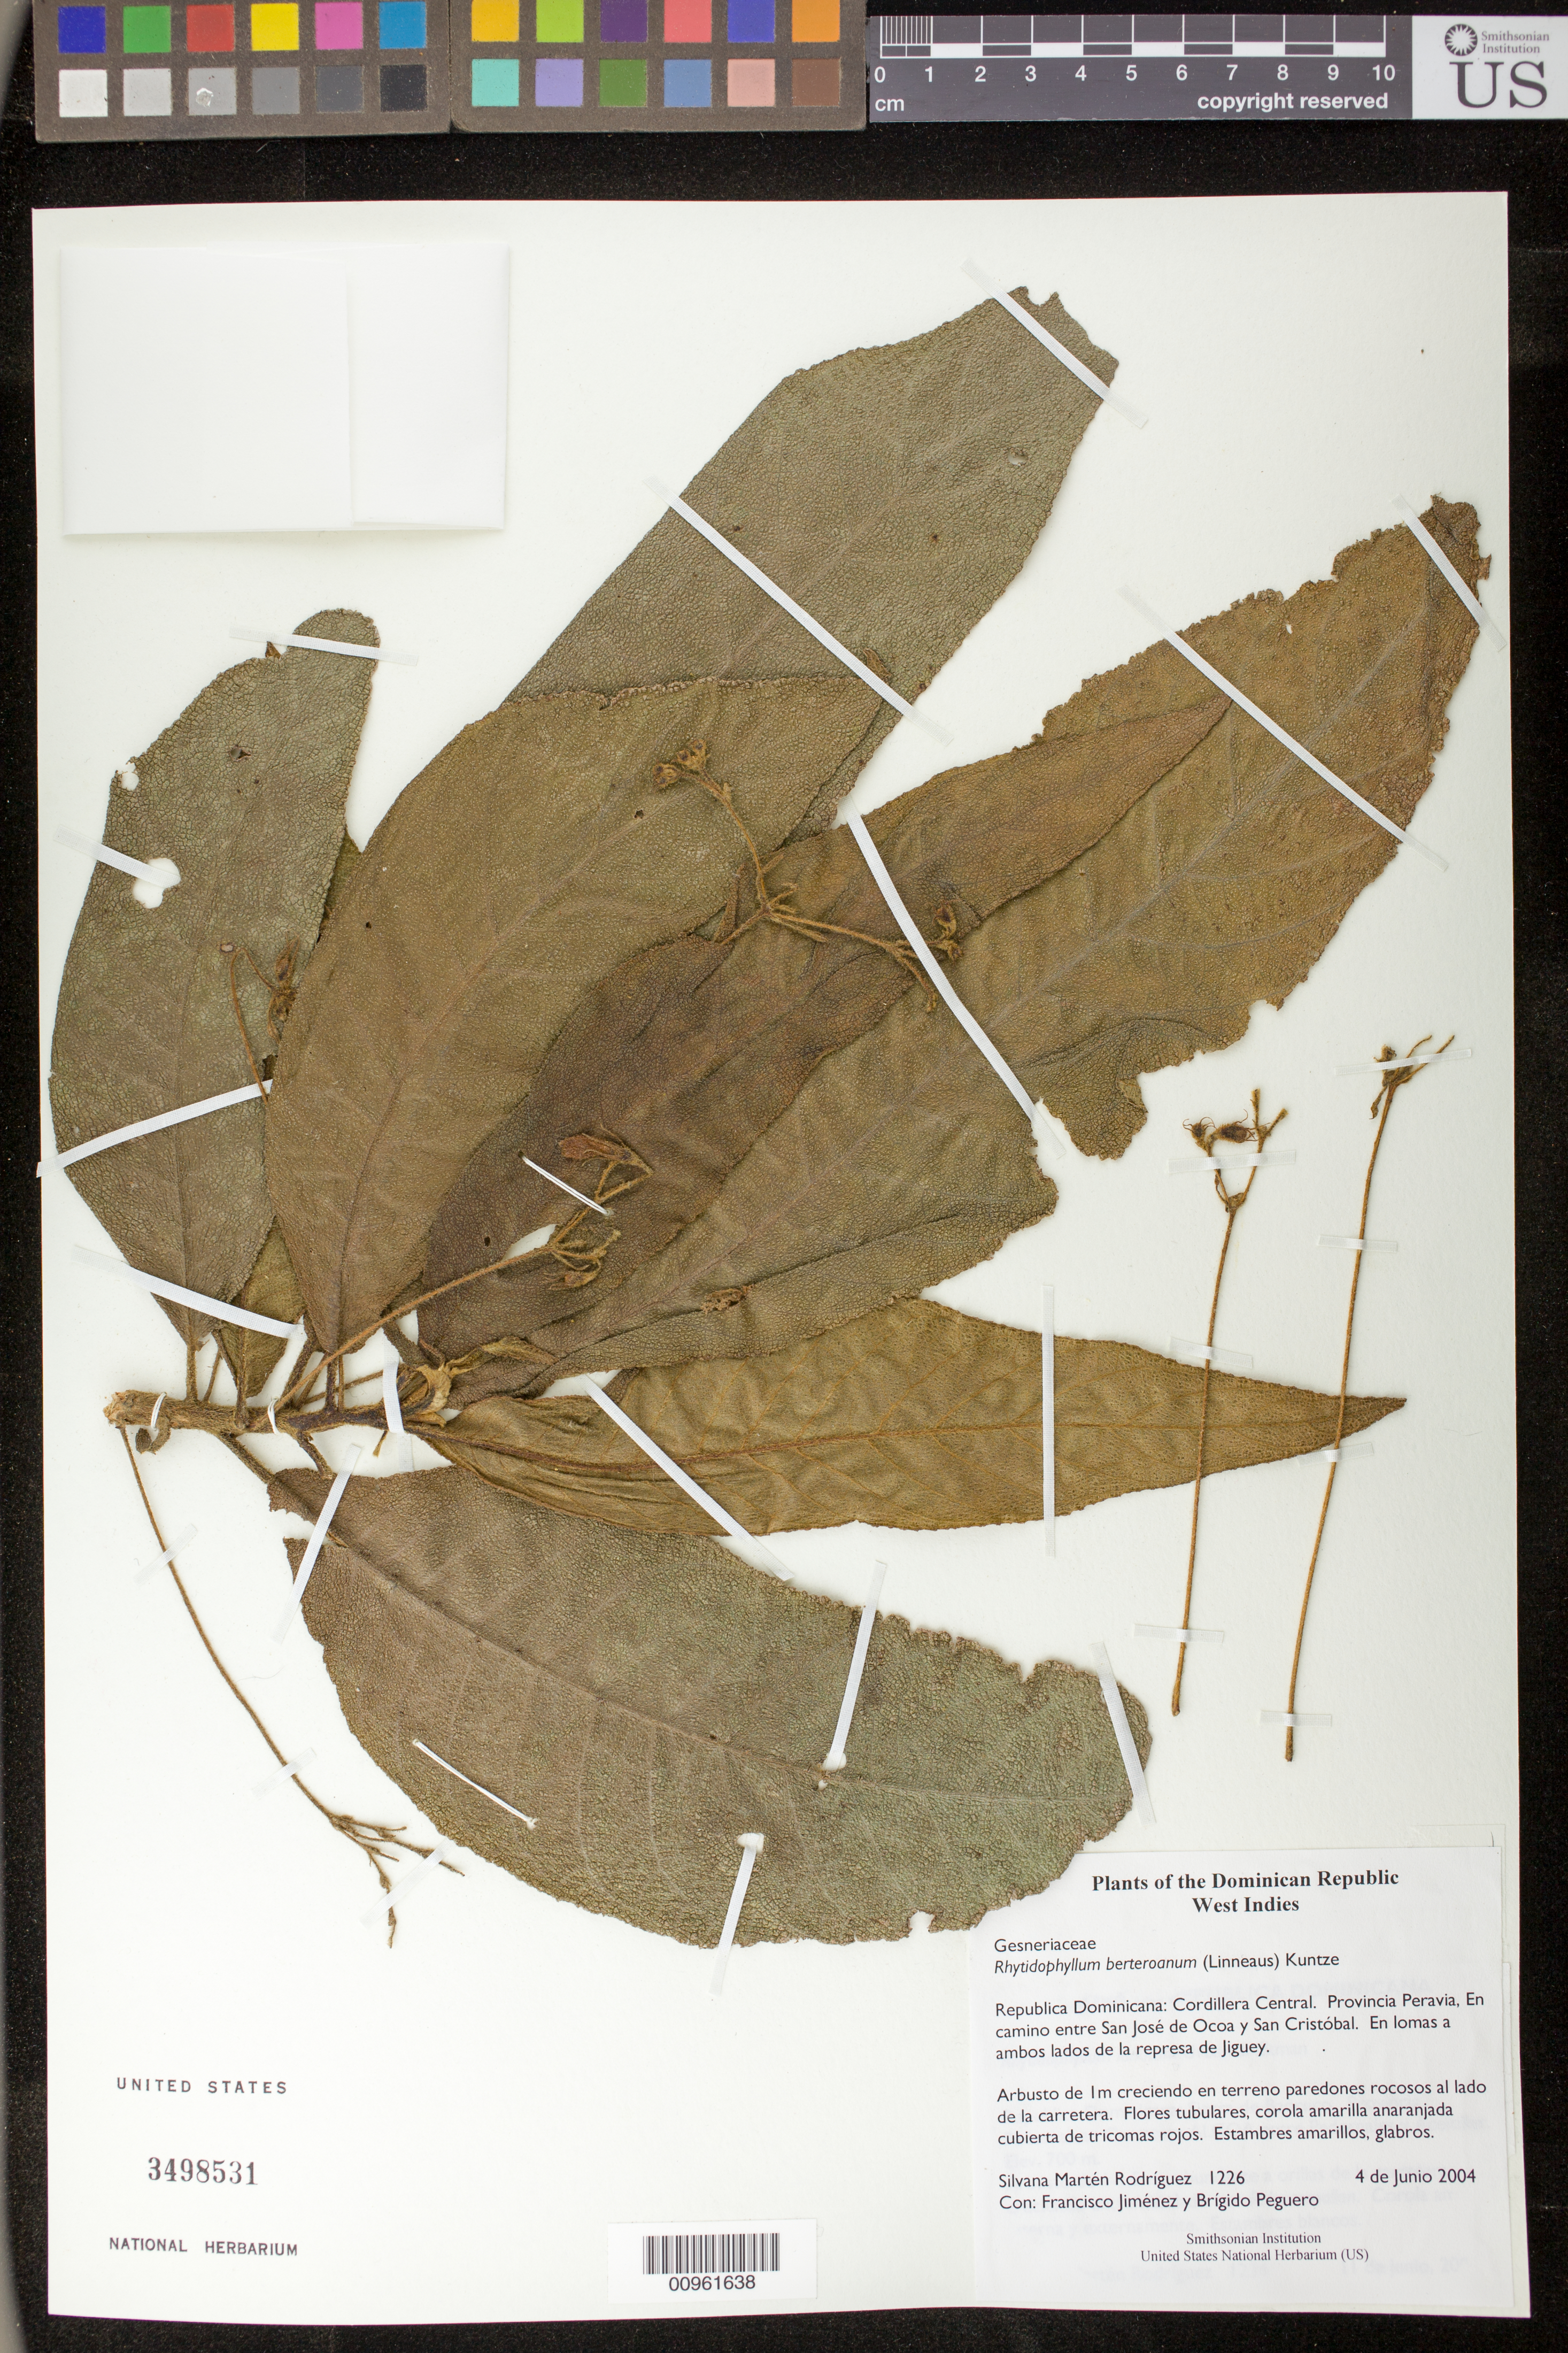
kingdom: Plantae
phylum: Tracheophyta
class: Magnoliopsida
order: Lamiales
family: Gesneriaceae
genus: Rhytidophyllum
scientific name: Rhytidophyllum berteroanum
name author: Mart.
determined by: Skog, Laurence E.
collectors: S. Martén-Rodríguez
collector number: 1234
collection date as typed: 11 Jun 2004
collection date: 2004-06-11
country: Dominican Republic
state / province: Pedernales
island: Hispaniola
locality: Republica Dominicana: Sierra de Baoruco. Provincia Pedernales. Carretera ALCOA entre Pedernales y Aceitillar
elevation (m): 700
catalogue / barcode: US 3498531